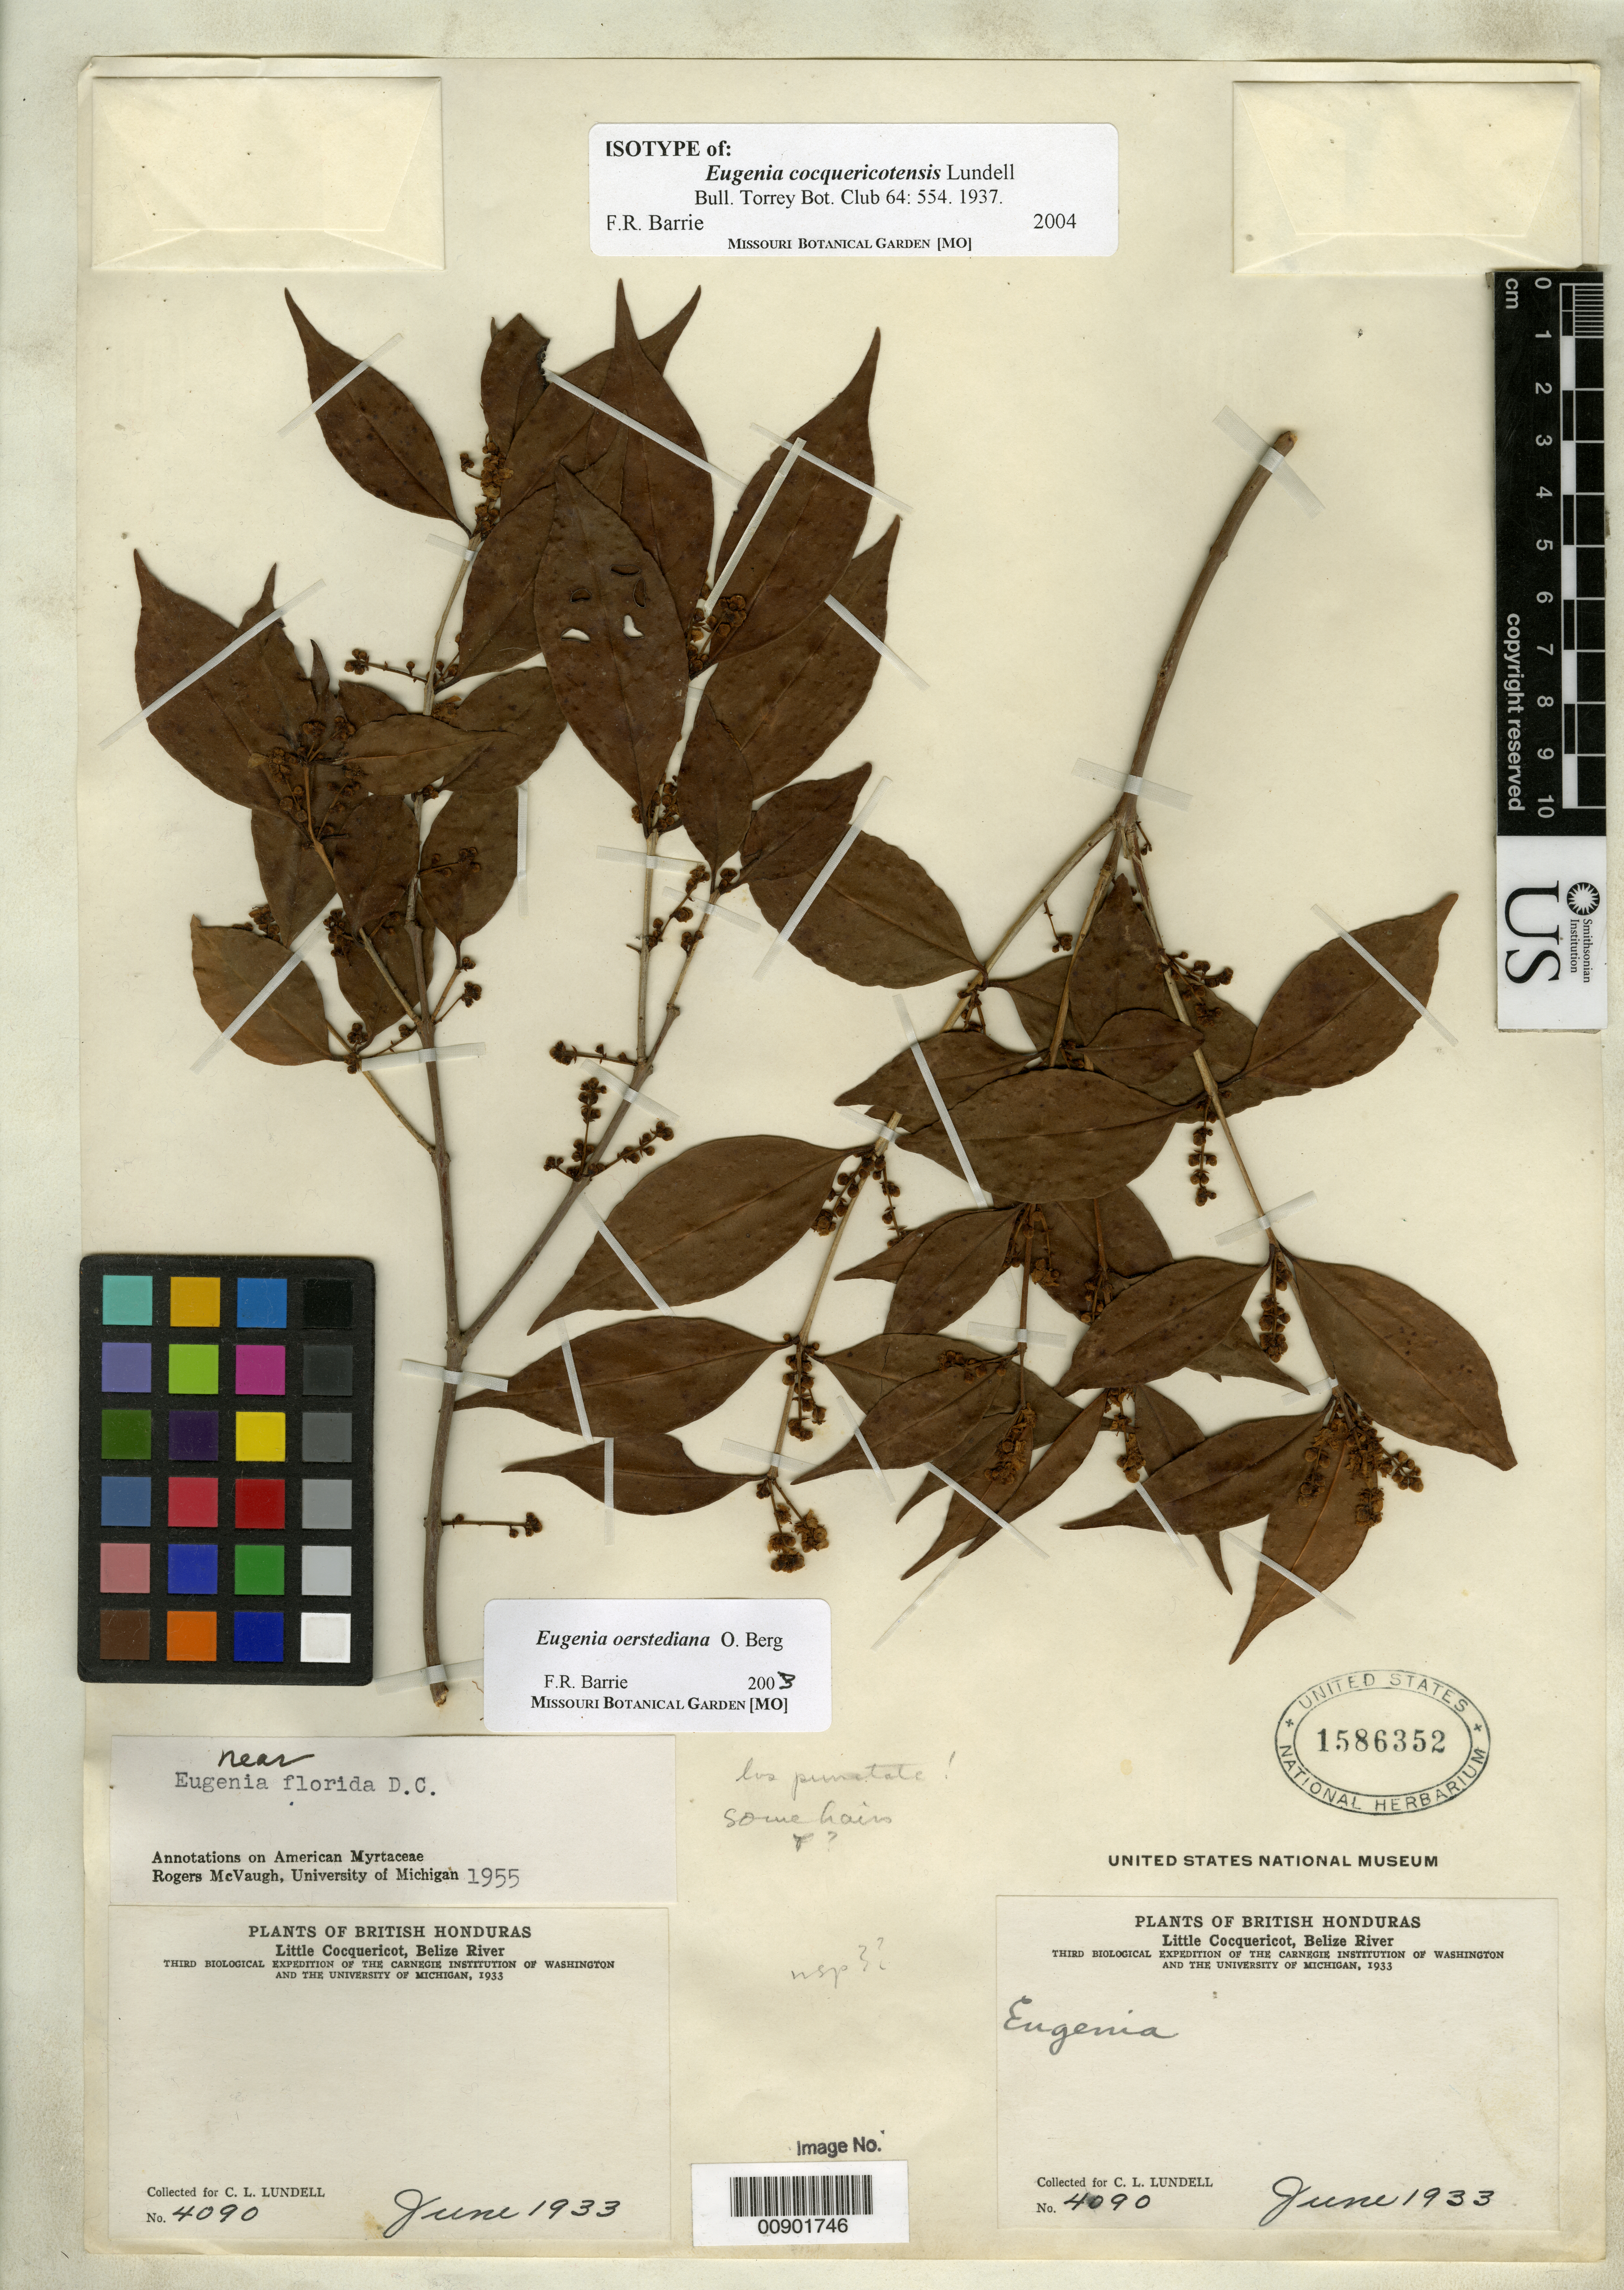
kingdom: Plantae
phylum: Tracheophyta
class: Magnoliopsida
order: Myrtales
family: Myrtaceae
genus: Eugenia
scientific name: Eugenia cocquericotensis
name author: Lundell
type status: Isotype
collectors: C. L. Lundell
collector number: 4090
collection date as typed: Jun 1933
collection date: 1933-06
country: Belize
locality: British Honduras, Little Cocquericot, Belize River.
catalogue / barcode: US 1586352